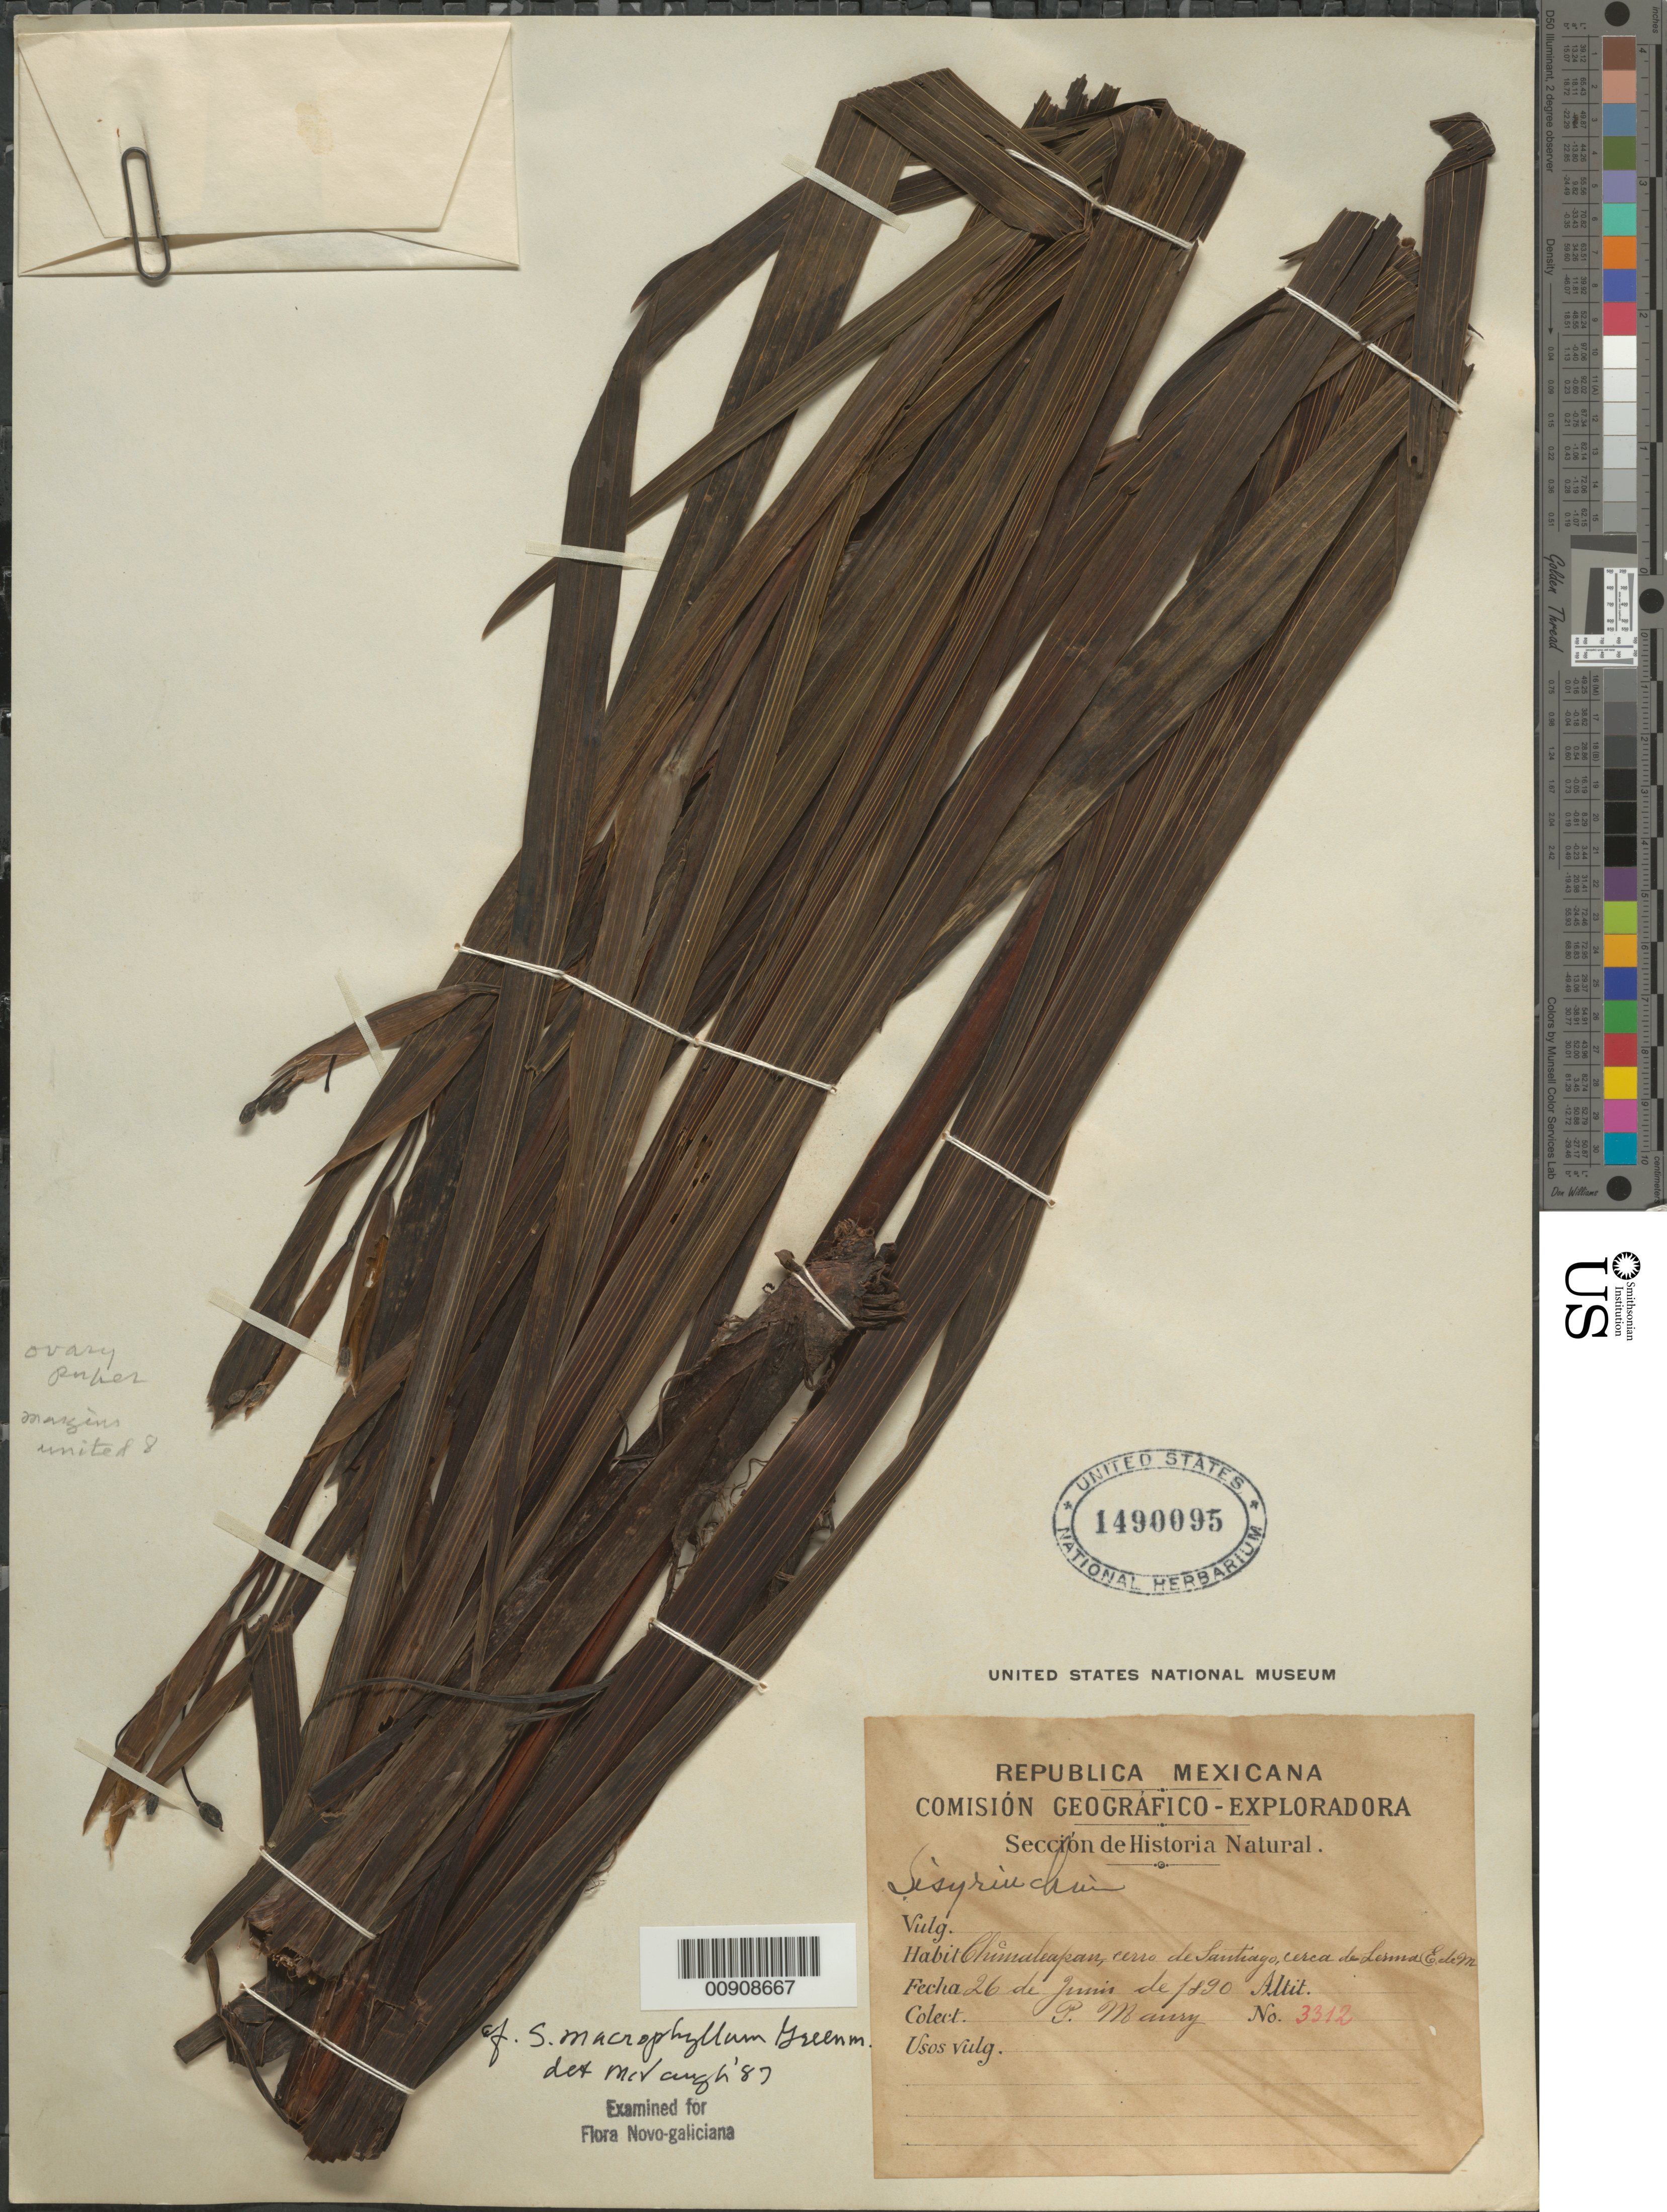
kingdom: Plantae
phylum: Tracheophyta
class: Liliopsida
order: Asparagales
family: Iridaceae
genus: Sisyrinchium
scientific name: Sisyrinchium macrophyllum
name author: Greenm.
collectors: P. J. Maury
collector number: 3312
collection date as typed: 26 Jun 1890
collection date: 1890-06-26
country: Mexico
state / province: México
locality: Chimaleapan, cerro de Santiago, cerca de Lerma, E. de M.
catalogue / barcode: US 1490095